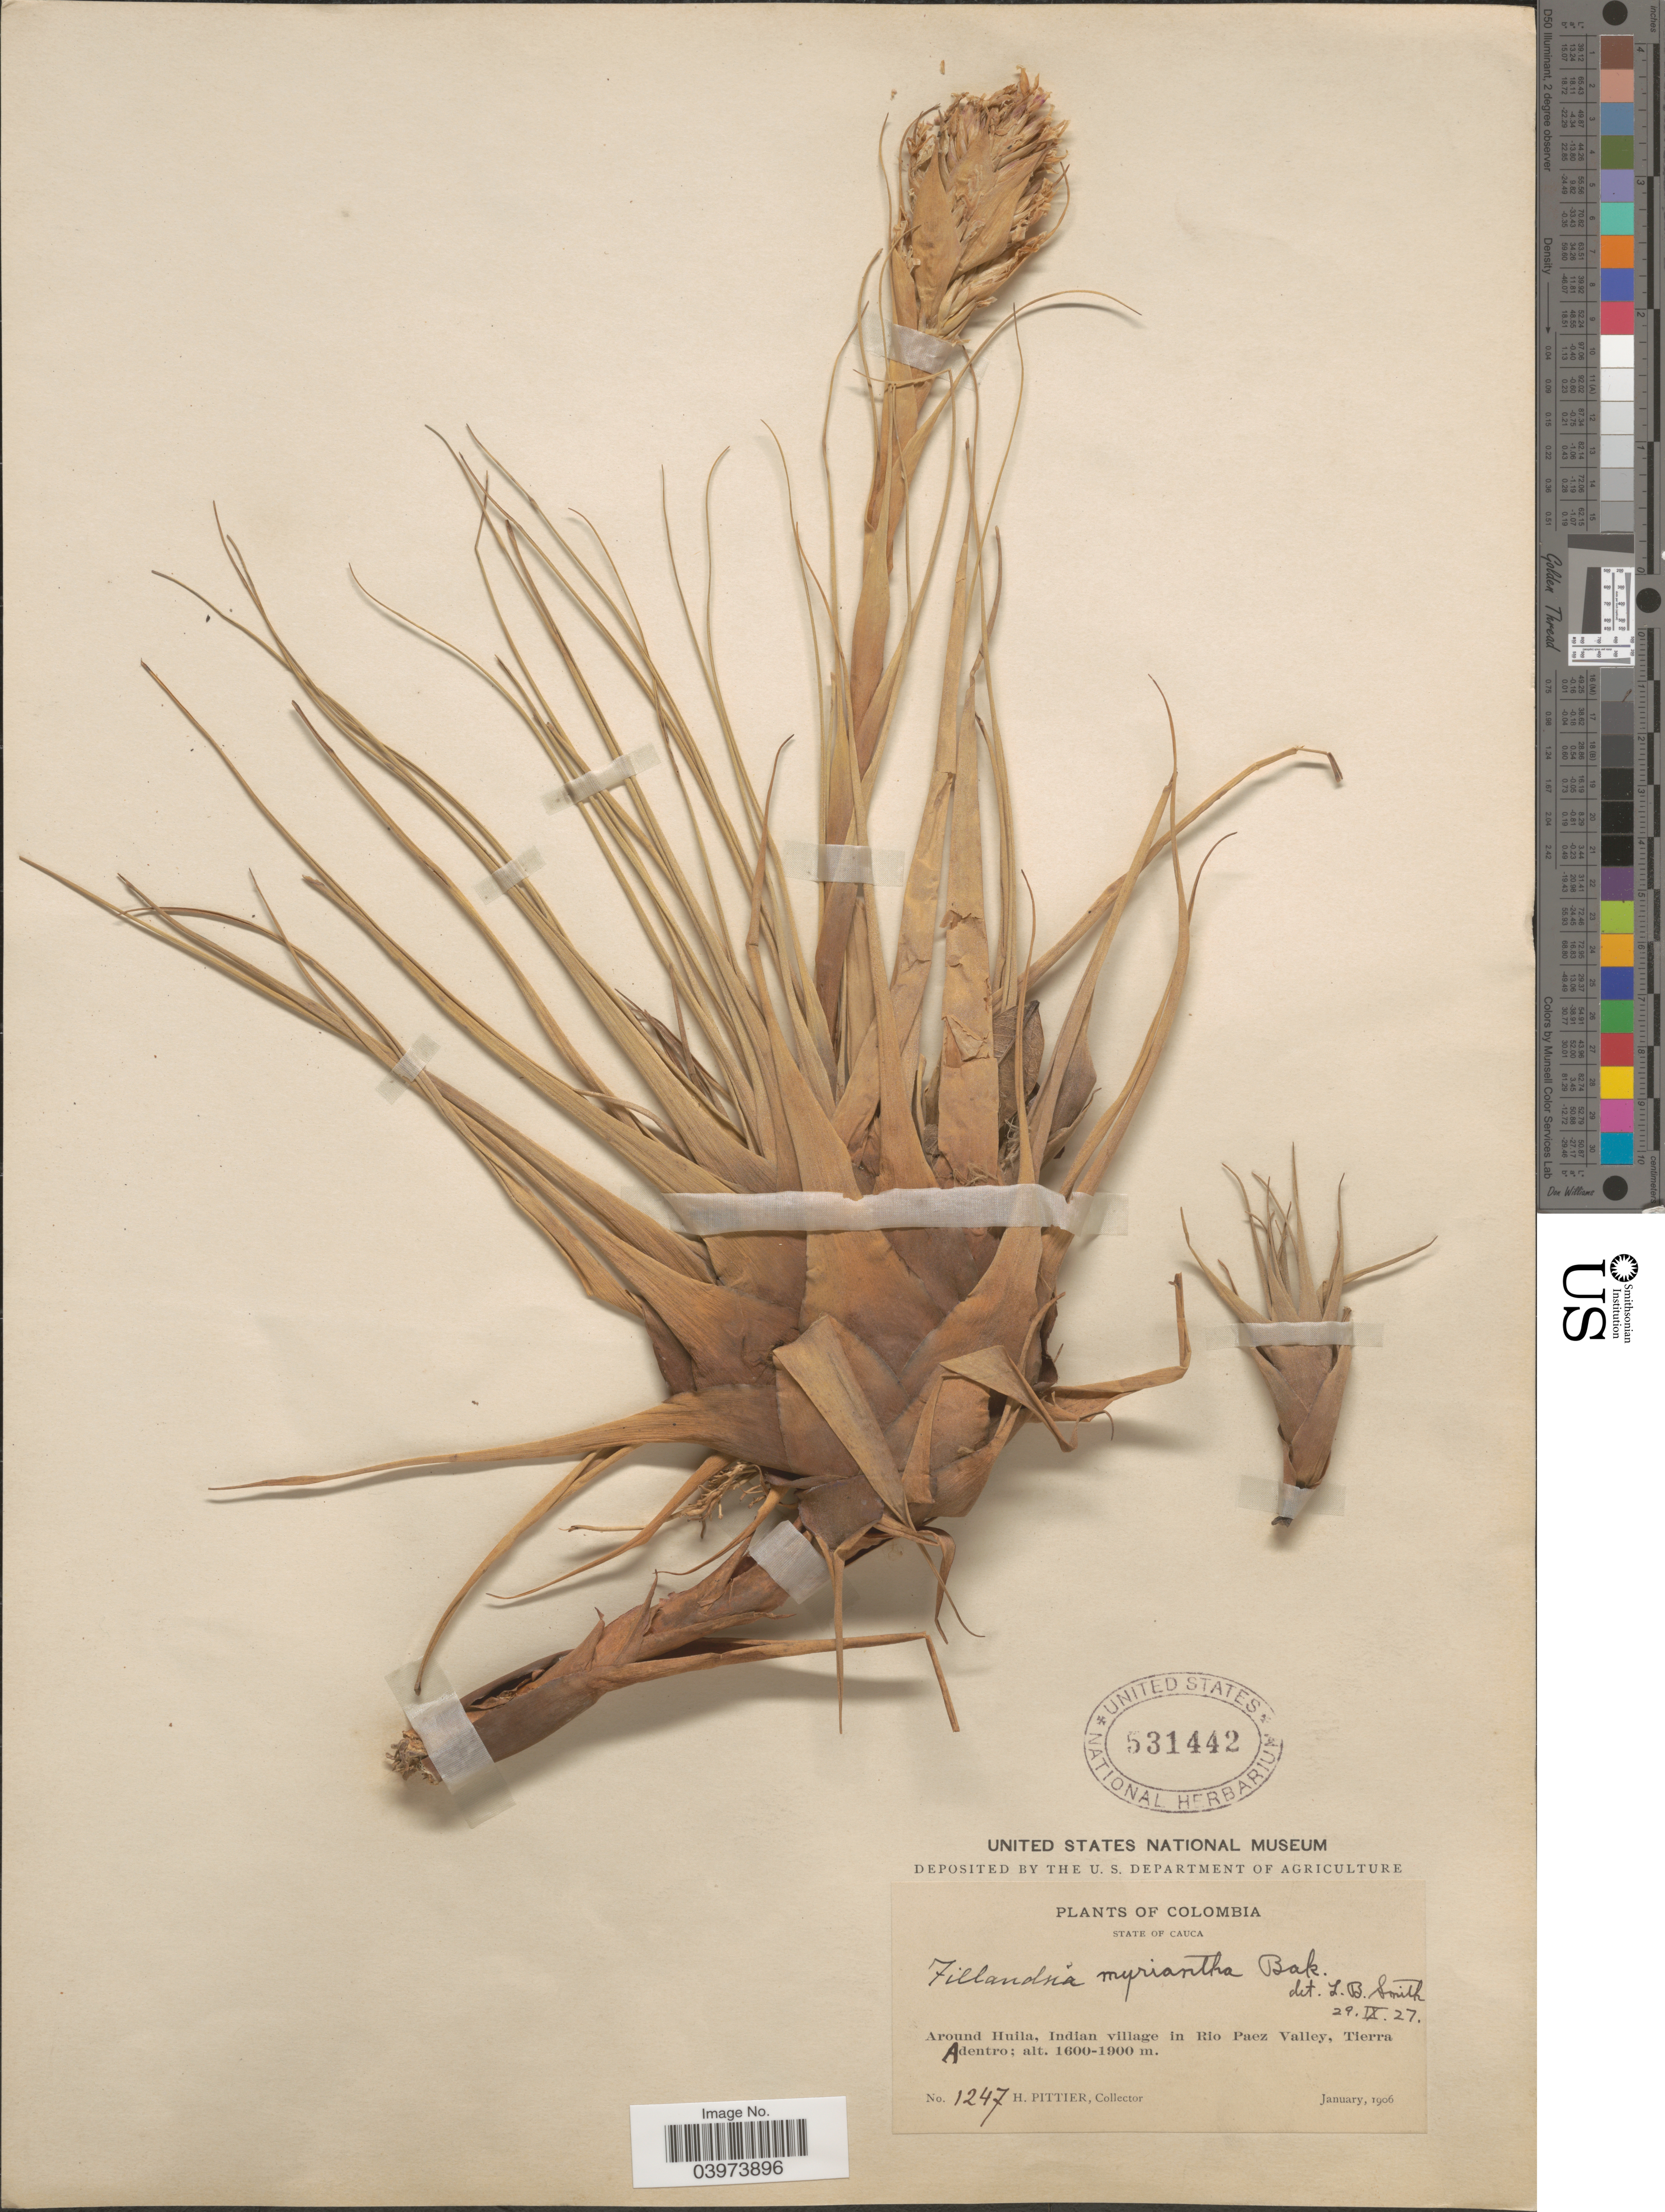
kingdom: Plantae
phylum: Tracheophyta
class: Liliopsida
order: Poales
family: Bromeliaceae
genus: Tillandsia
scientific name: Tillandsia myriantha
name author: Baker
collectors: H. F. Pittier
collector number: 1247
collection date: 1906-01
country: Colombia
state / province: Cauca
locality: Around Huila, Indian village in Rio Paez Valley, Tierra Adentro.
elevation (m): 1600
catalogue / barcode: US 531442